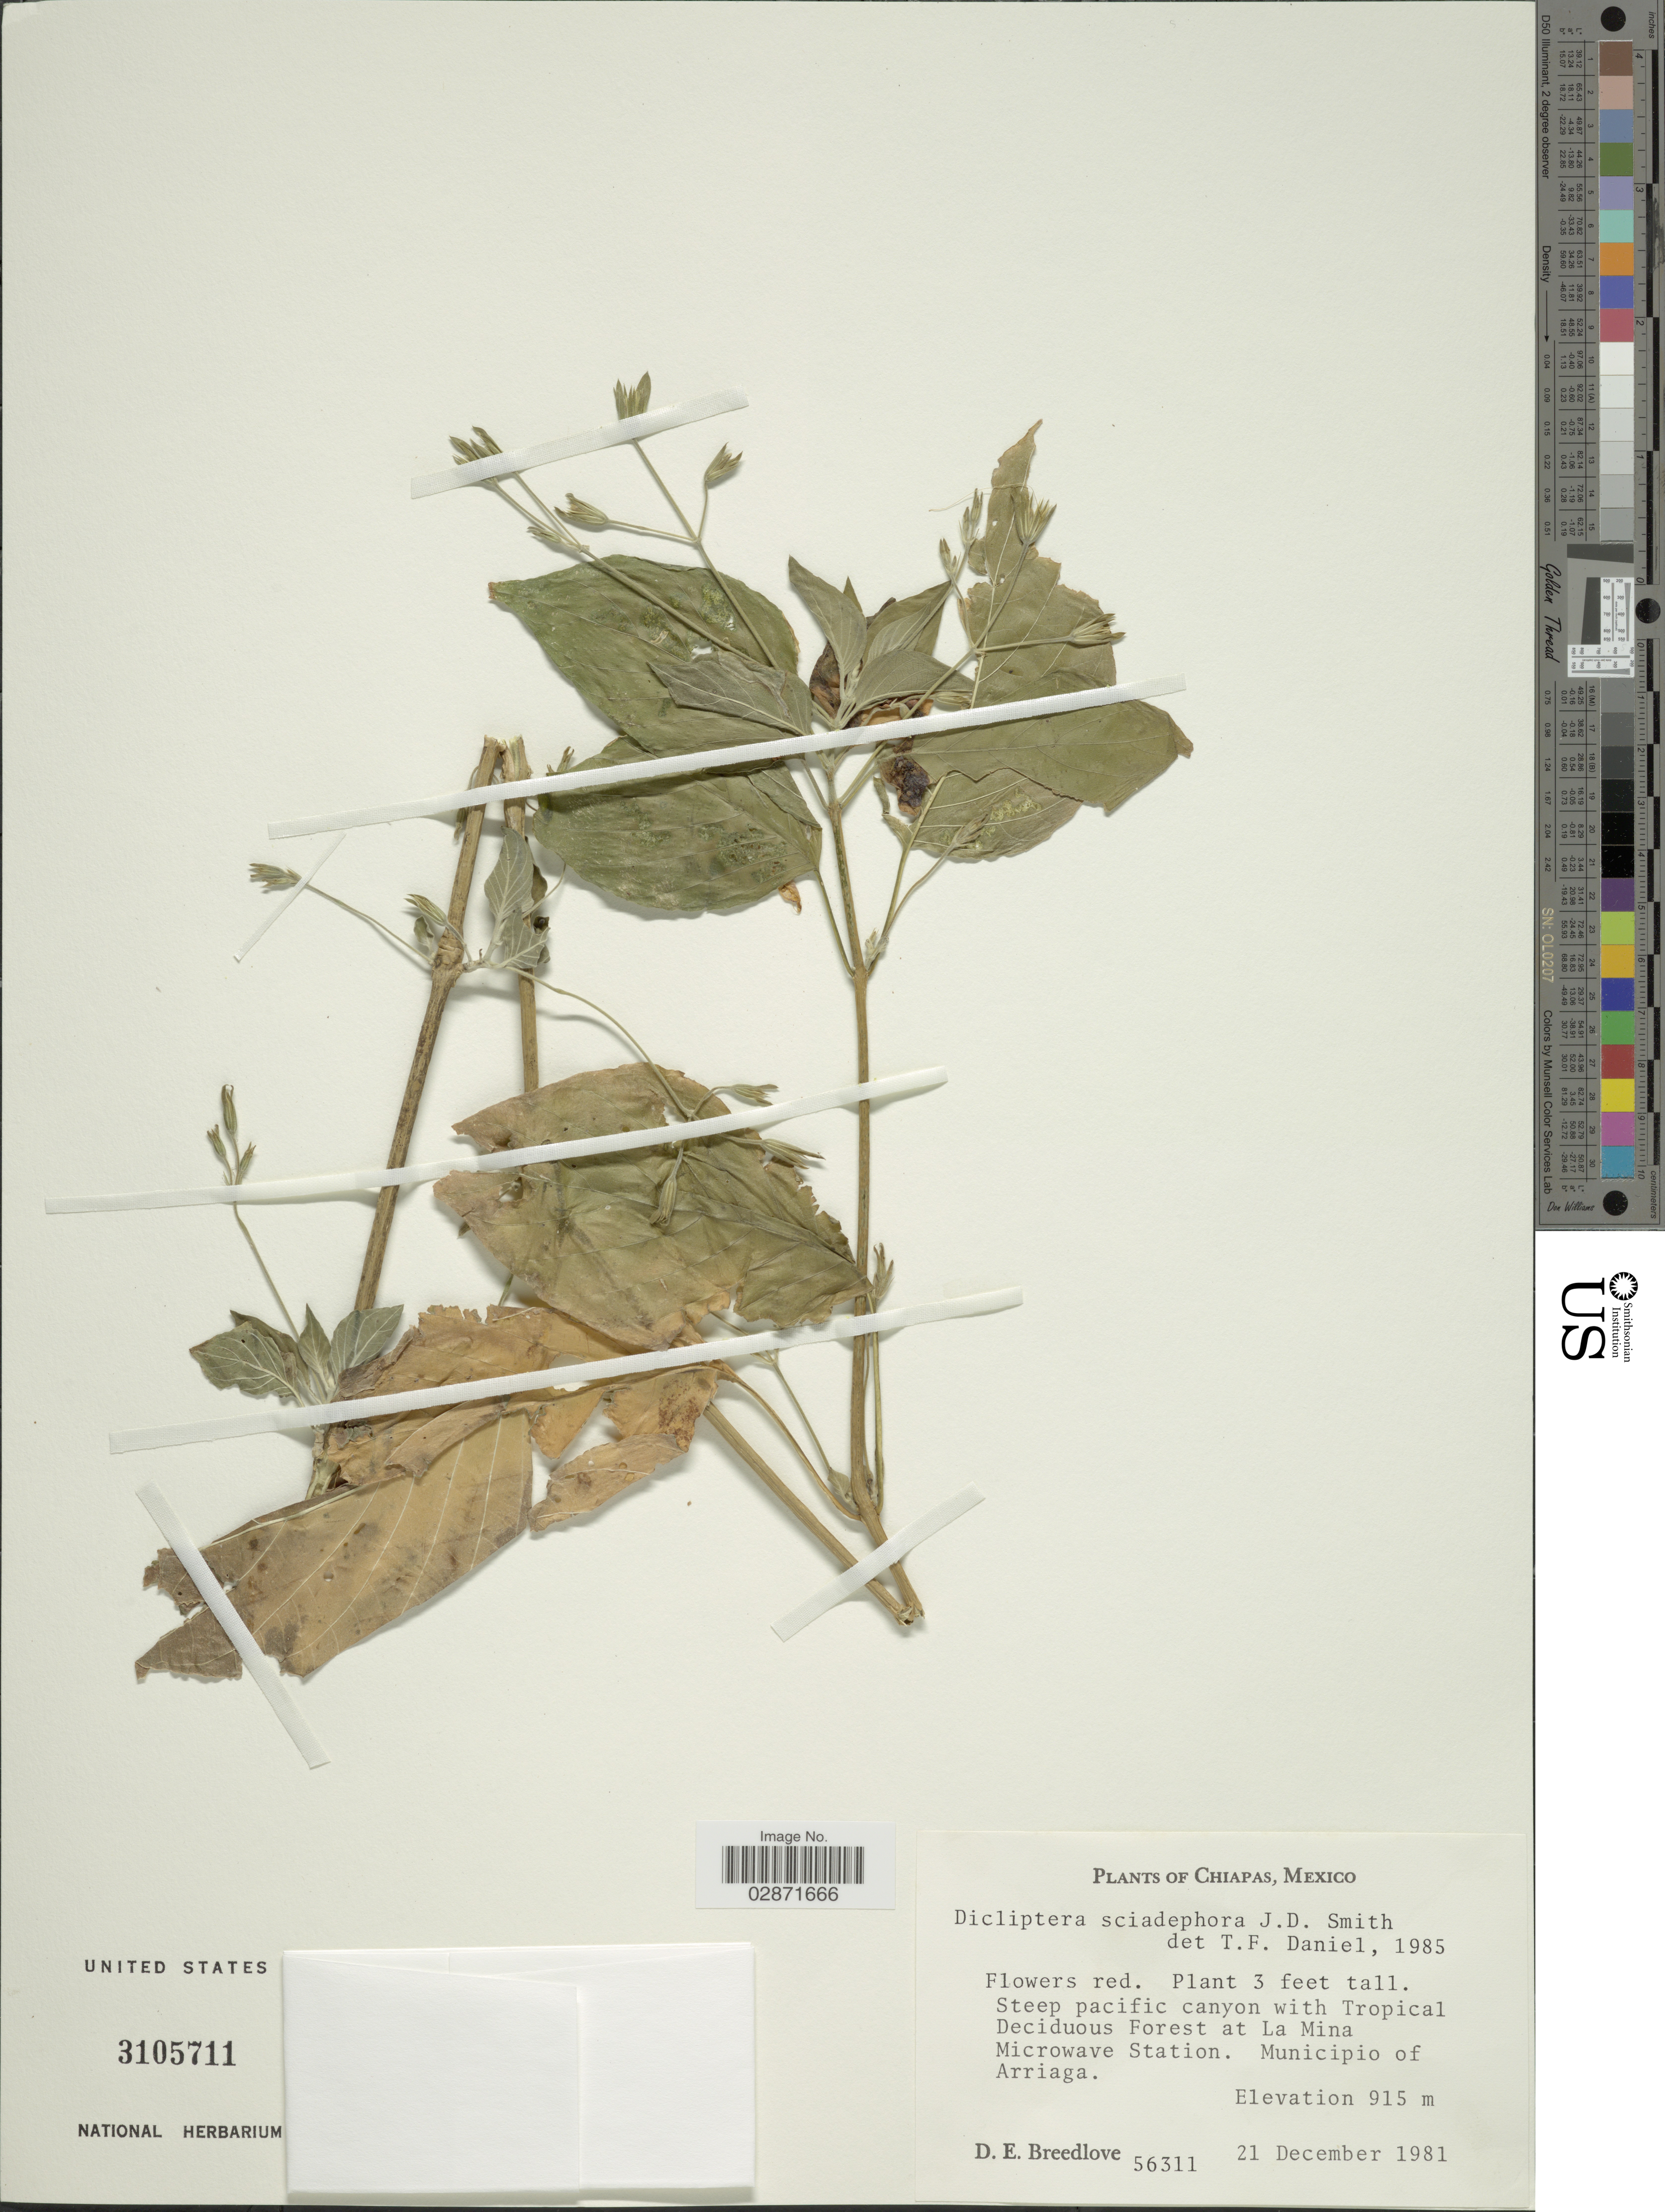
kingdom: Plantae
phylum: Tracheophyta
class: Magnoliopsida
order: Lamiales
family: Acanthaceae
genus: Dicliptera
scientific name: Dicliptera sciadephora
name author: Donn. Sm.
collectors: D. E. Breedlove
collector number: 56311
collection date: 1981-12-21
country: Mexico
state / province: Chiapas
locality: La Mina Microwave Station, Municipio of Arriaga.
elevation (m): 915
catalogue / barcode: US 3105711